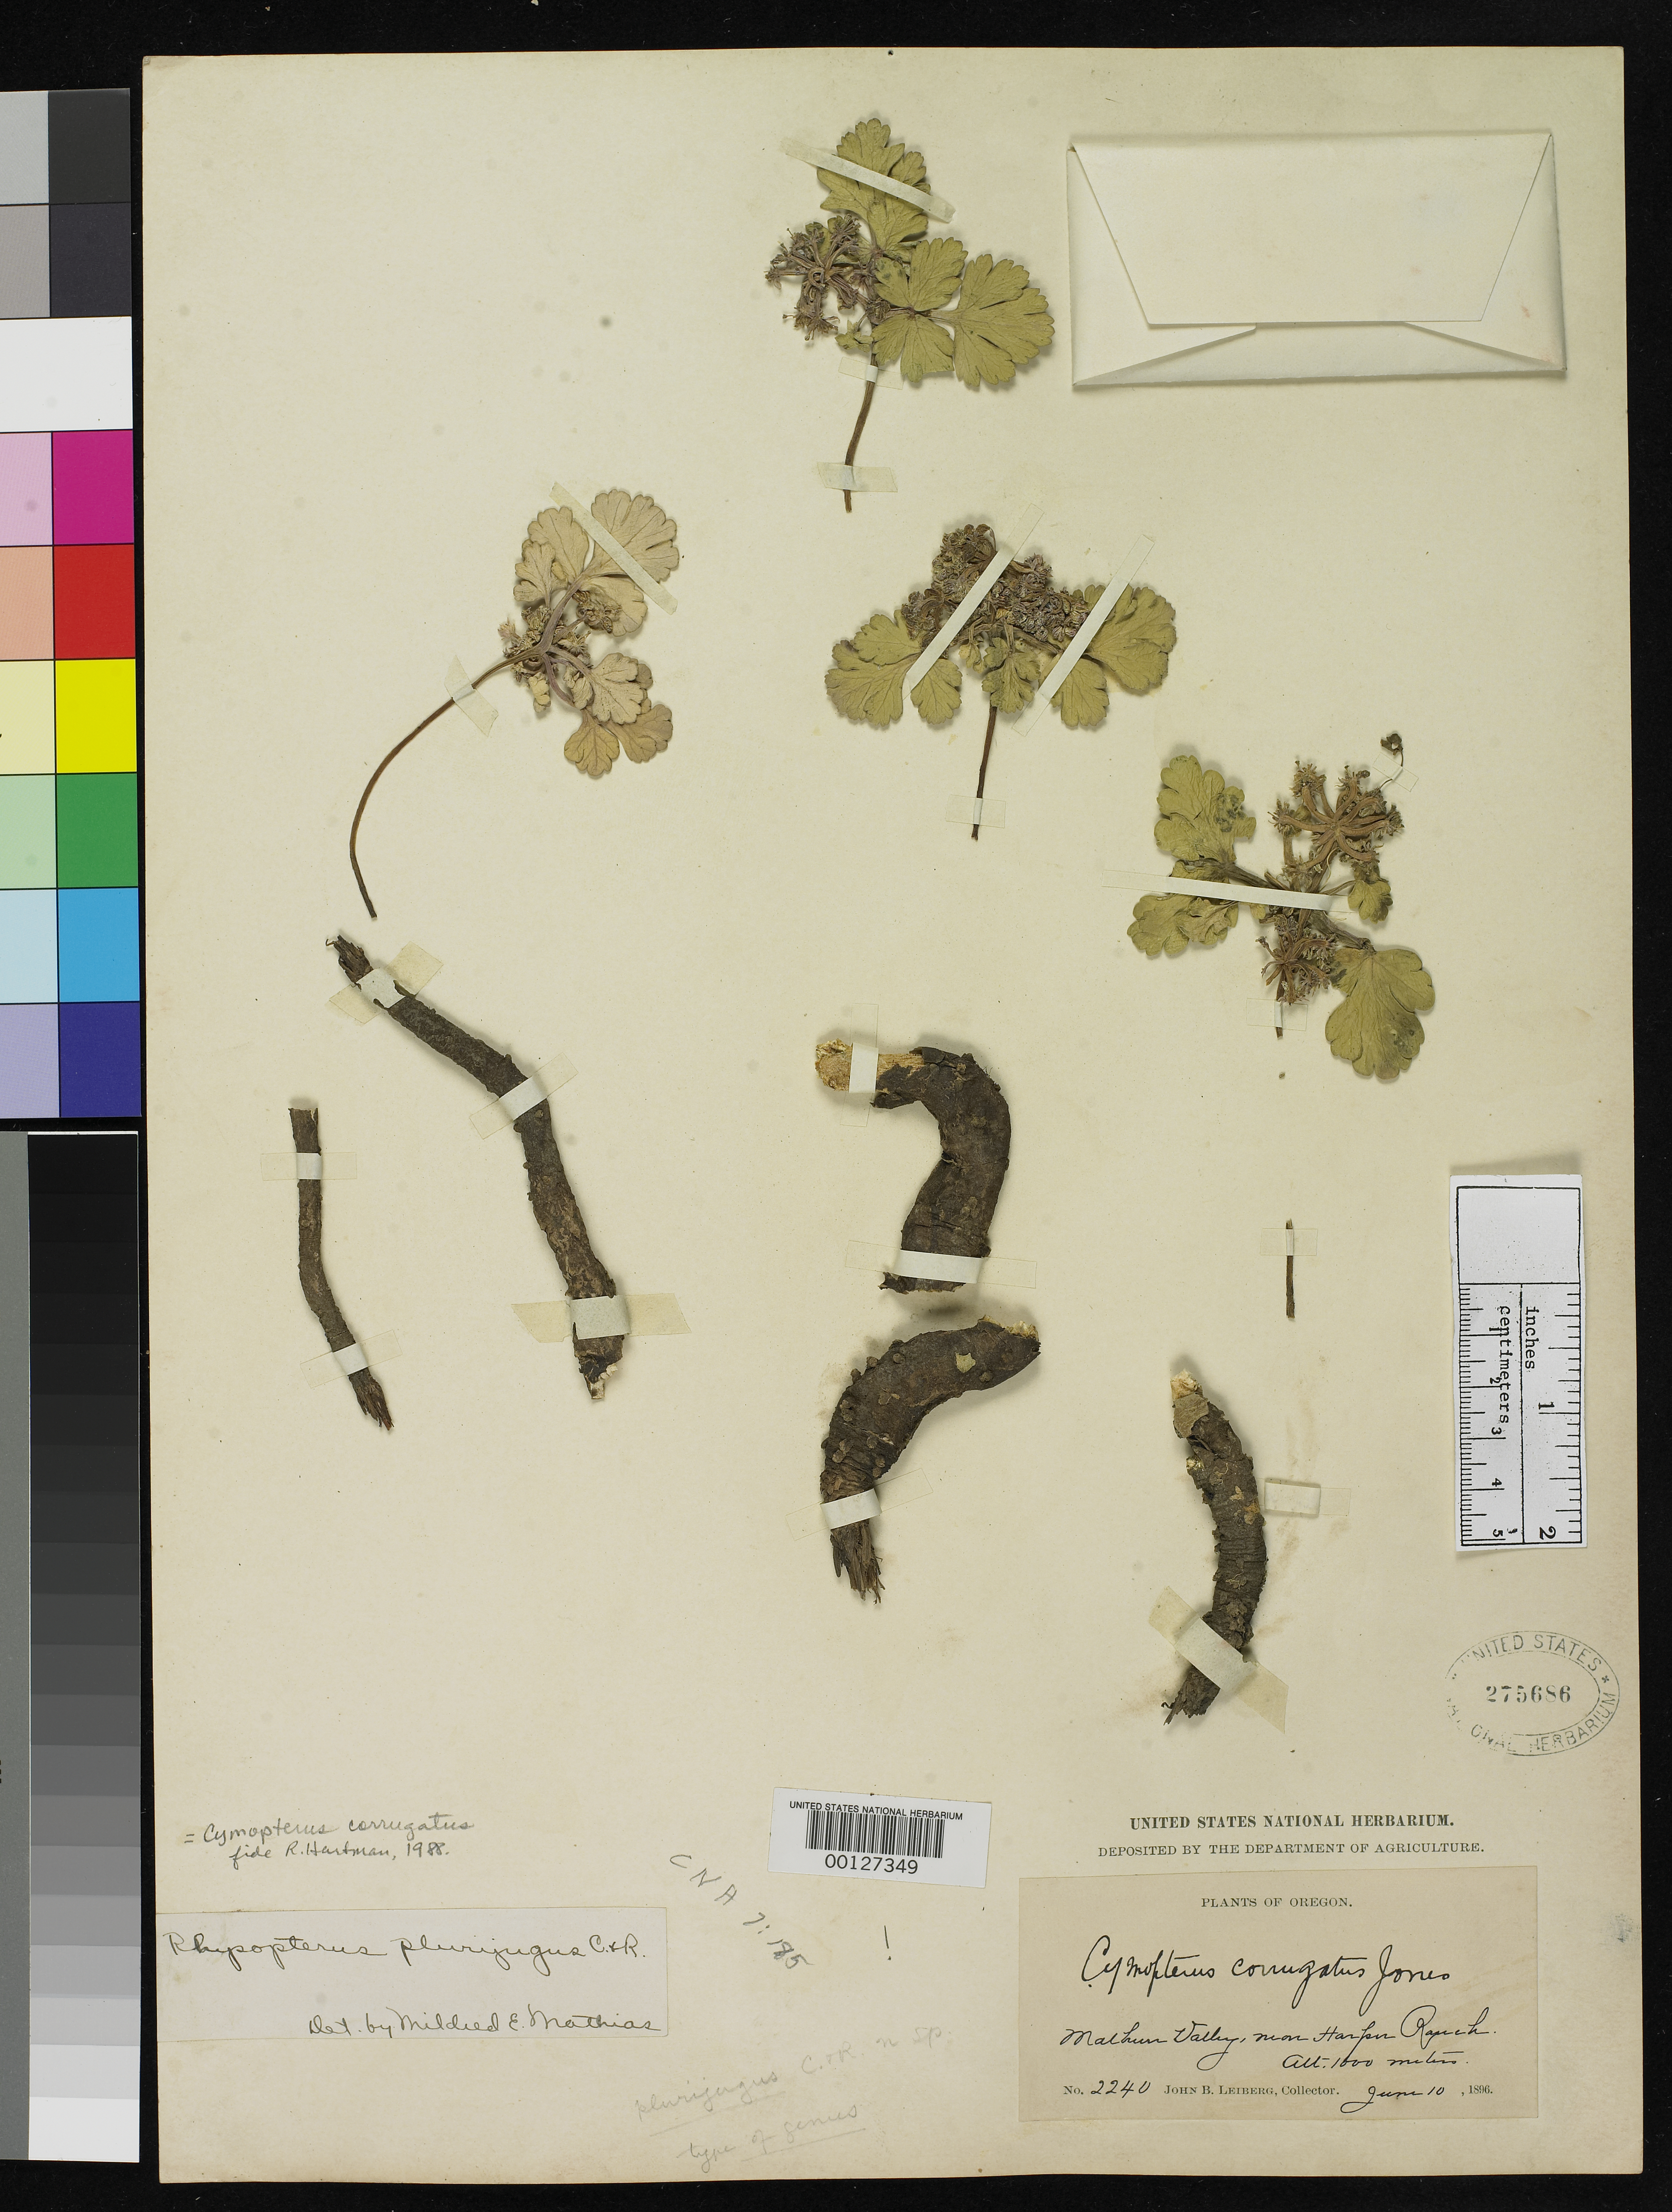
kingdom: Plantae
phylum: Tracheophyta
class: Magnoliopsida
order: Apiales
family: Apiaceae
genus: Rhysopterus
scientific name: Rhysopterus plurijugus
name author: J.M. Coult. & Rose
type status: Holotype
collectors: J. Leiberg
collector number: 2240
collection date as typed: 10 Jun 1896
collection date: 1896-06-10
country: United States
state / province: Oregon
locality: Malhun Valley.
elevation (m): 1000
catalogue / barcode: US 275686